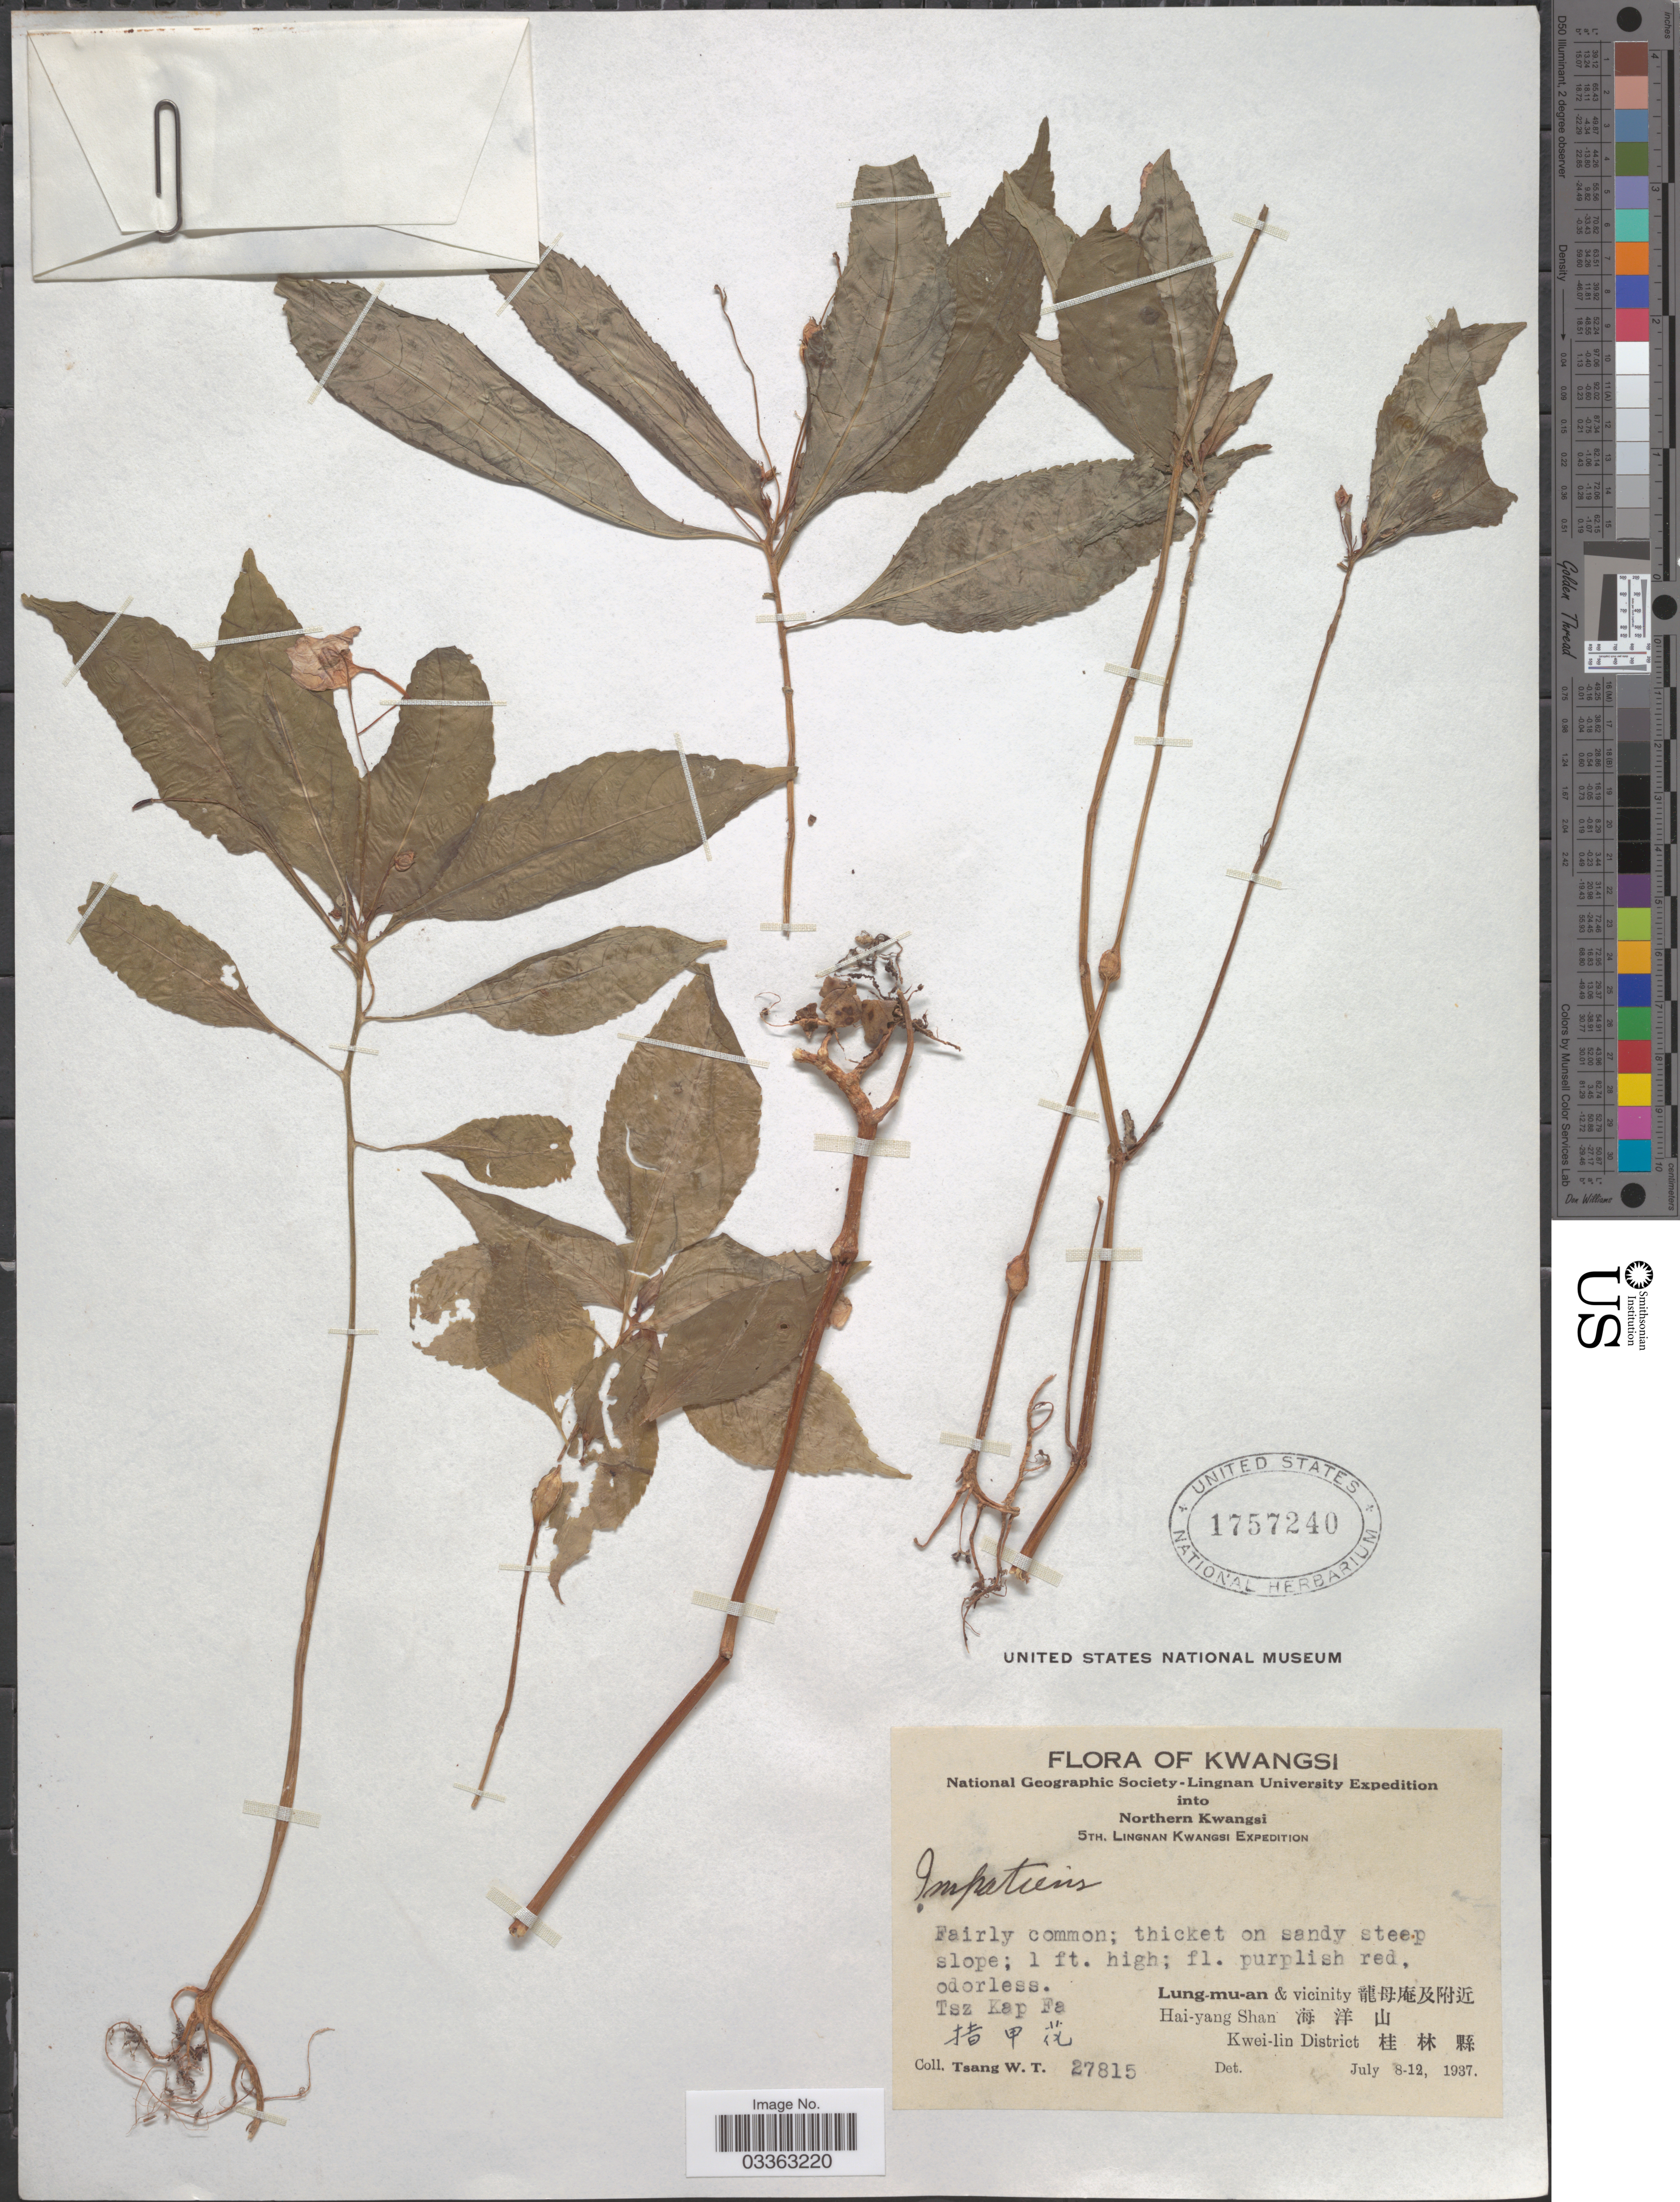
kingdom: Plantae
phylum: Tracheophyta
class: Magnoliopsida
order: Ericales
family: Balsaminaceae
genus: Impatiens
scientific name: Impatiens sp.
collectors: W. T. Tsang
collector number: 27815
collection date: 1937-07-08/1937-07-12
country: China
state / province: Guangxi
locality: Kwangsi. Northern Kwangsi. Tsz Kap Fa X. [unsure placement] Lung-mu-an & vicinity X. Hai-yang Shan X. Kwei-lin Disrtict X.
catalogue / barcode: US 1757240